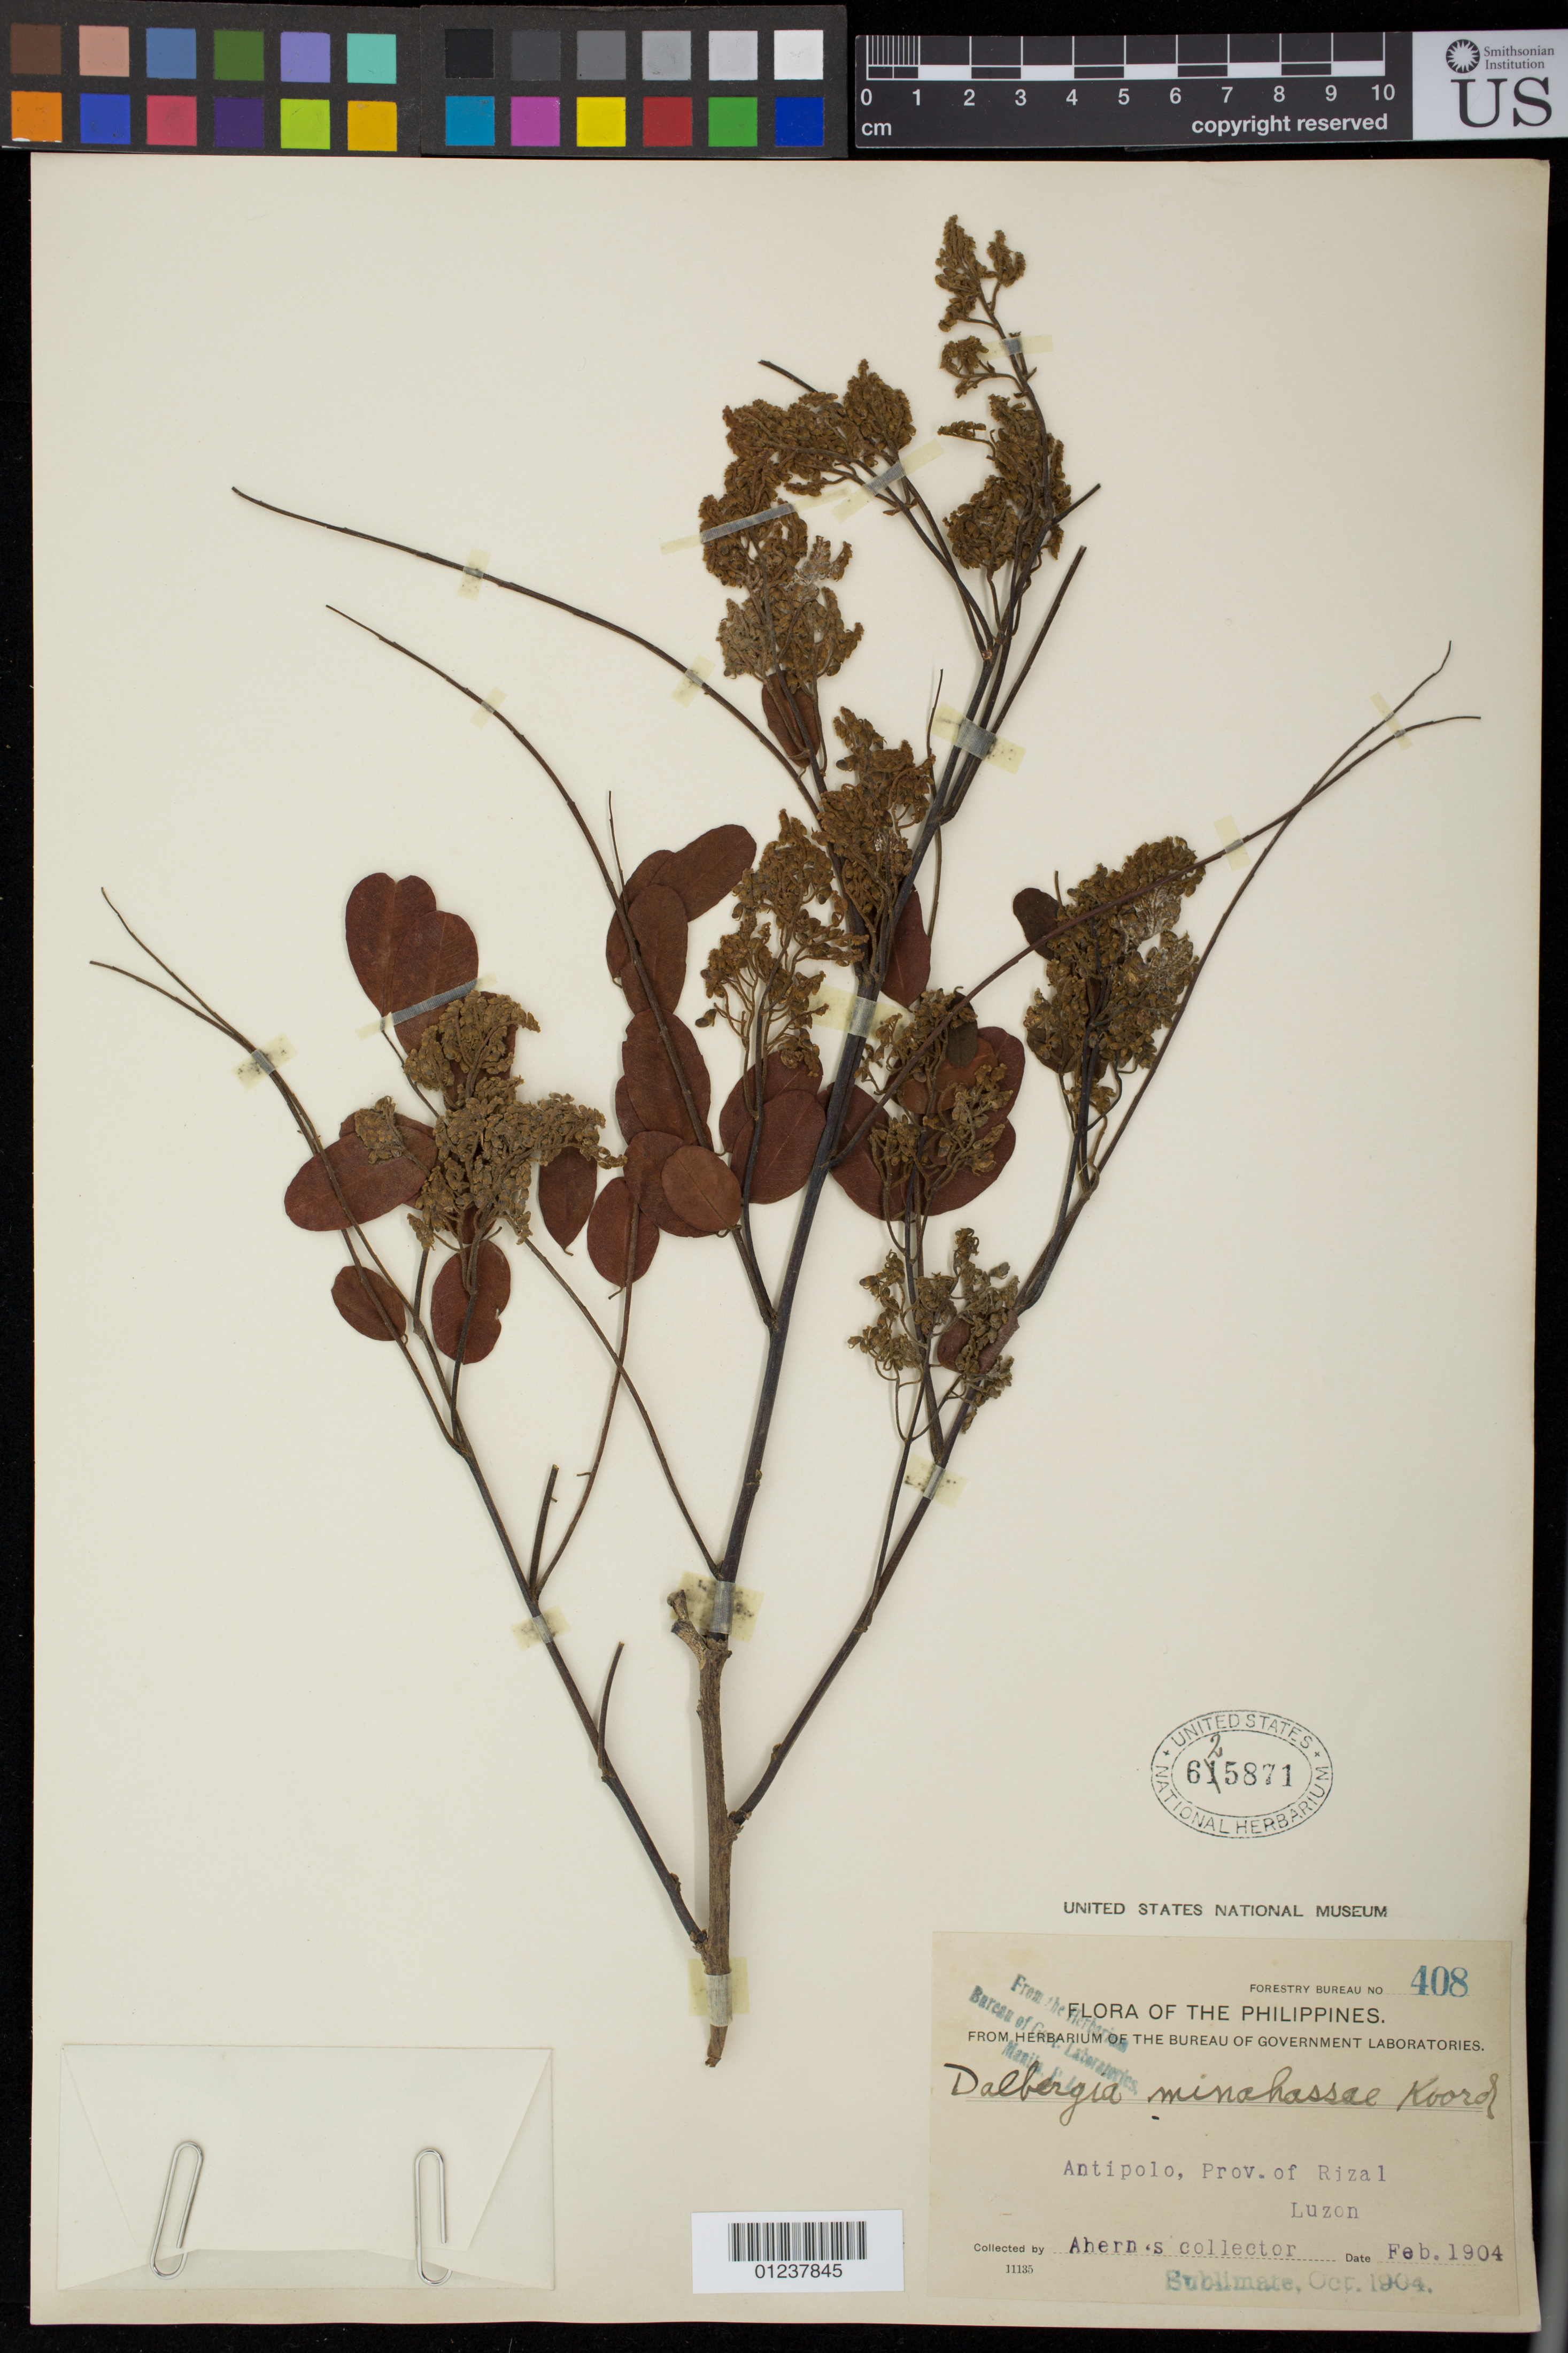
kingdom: Plantae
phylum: Tracheophyta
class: Magnoliopsida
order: Fabales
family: Fabaceae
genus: Dalbergia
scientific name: Dalbergia mimosella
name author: Prain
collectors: Ahern's Collectors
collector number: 408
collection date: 1904-02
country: Philippines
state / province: Calabarzon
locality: Island of Luzon. Antipolo, Province of Rizal.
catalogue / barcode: US 625871